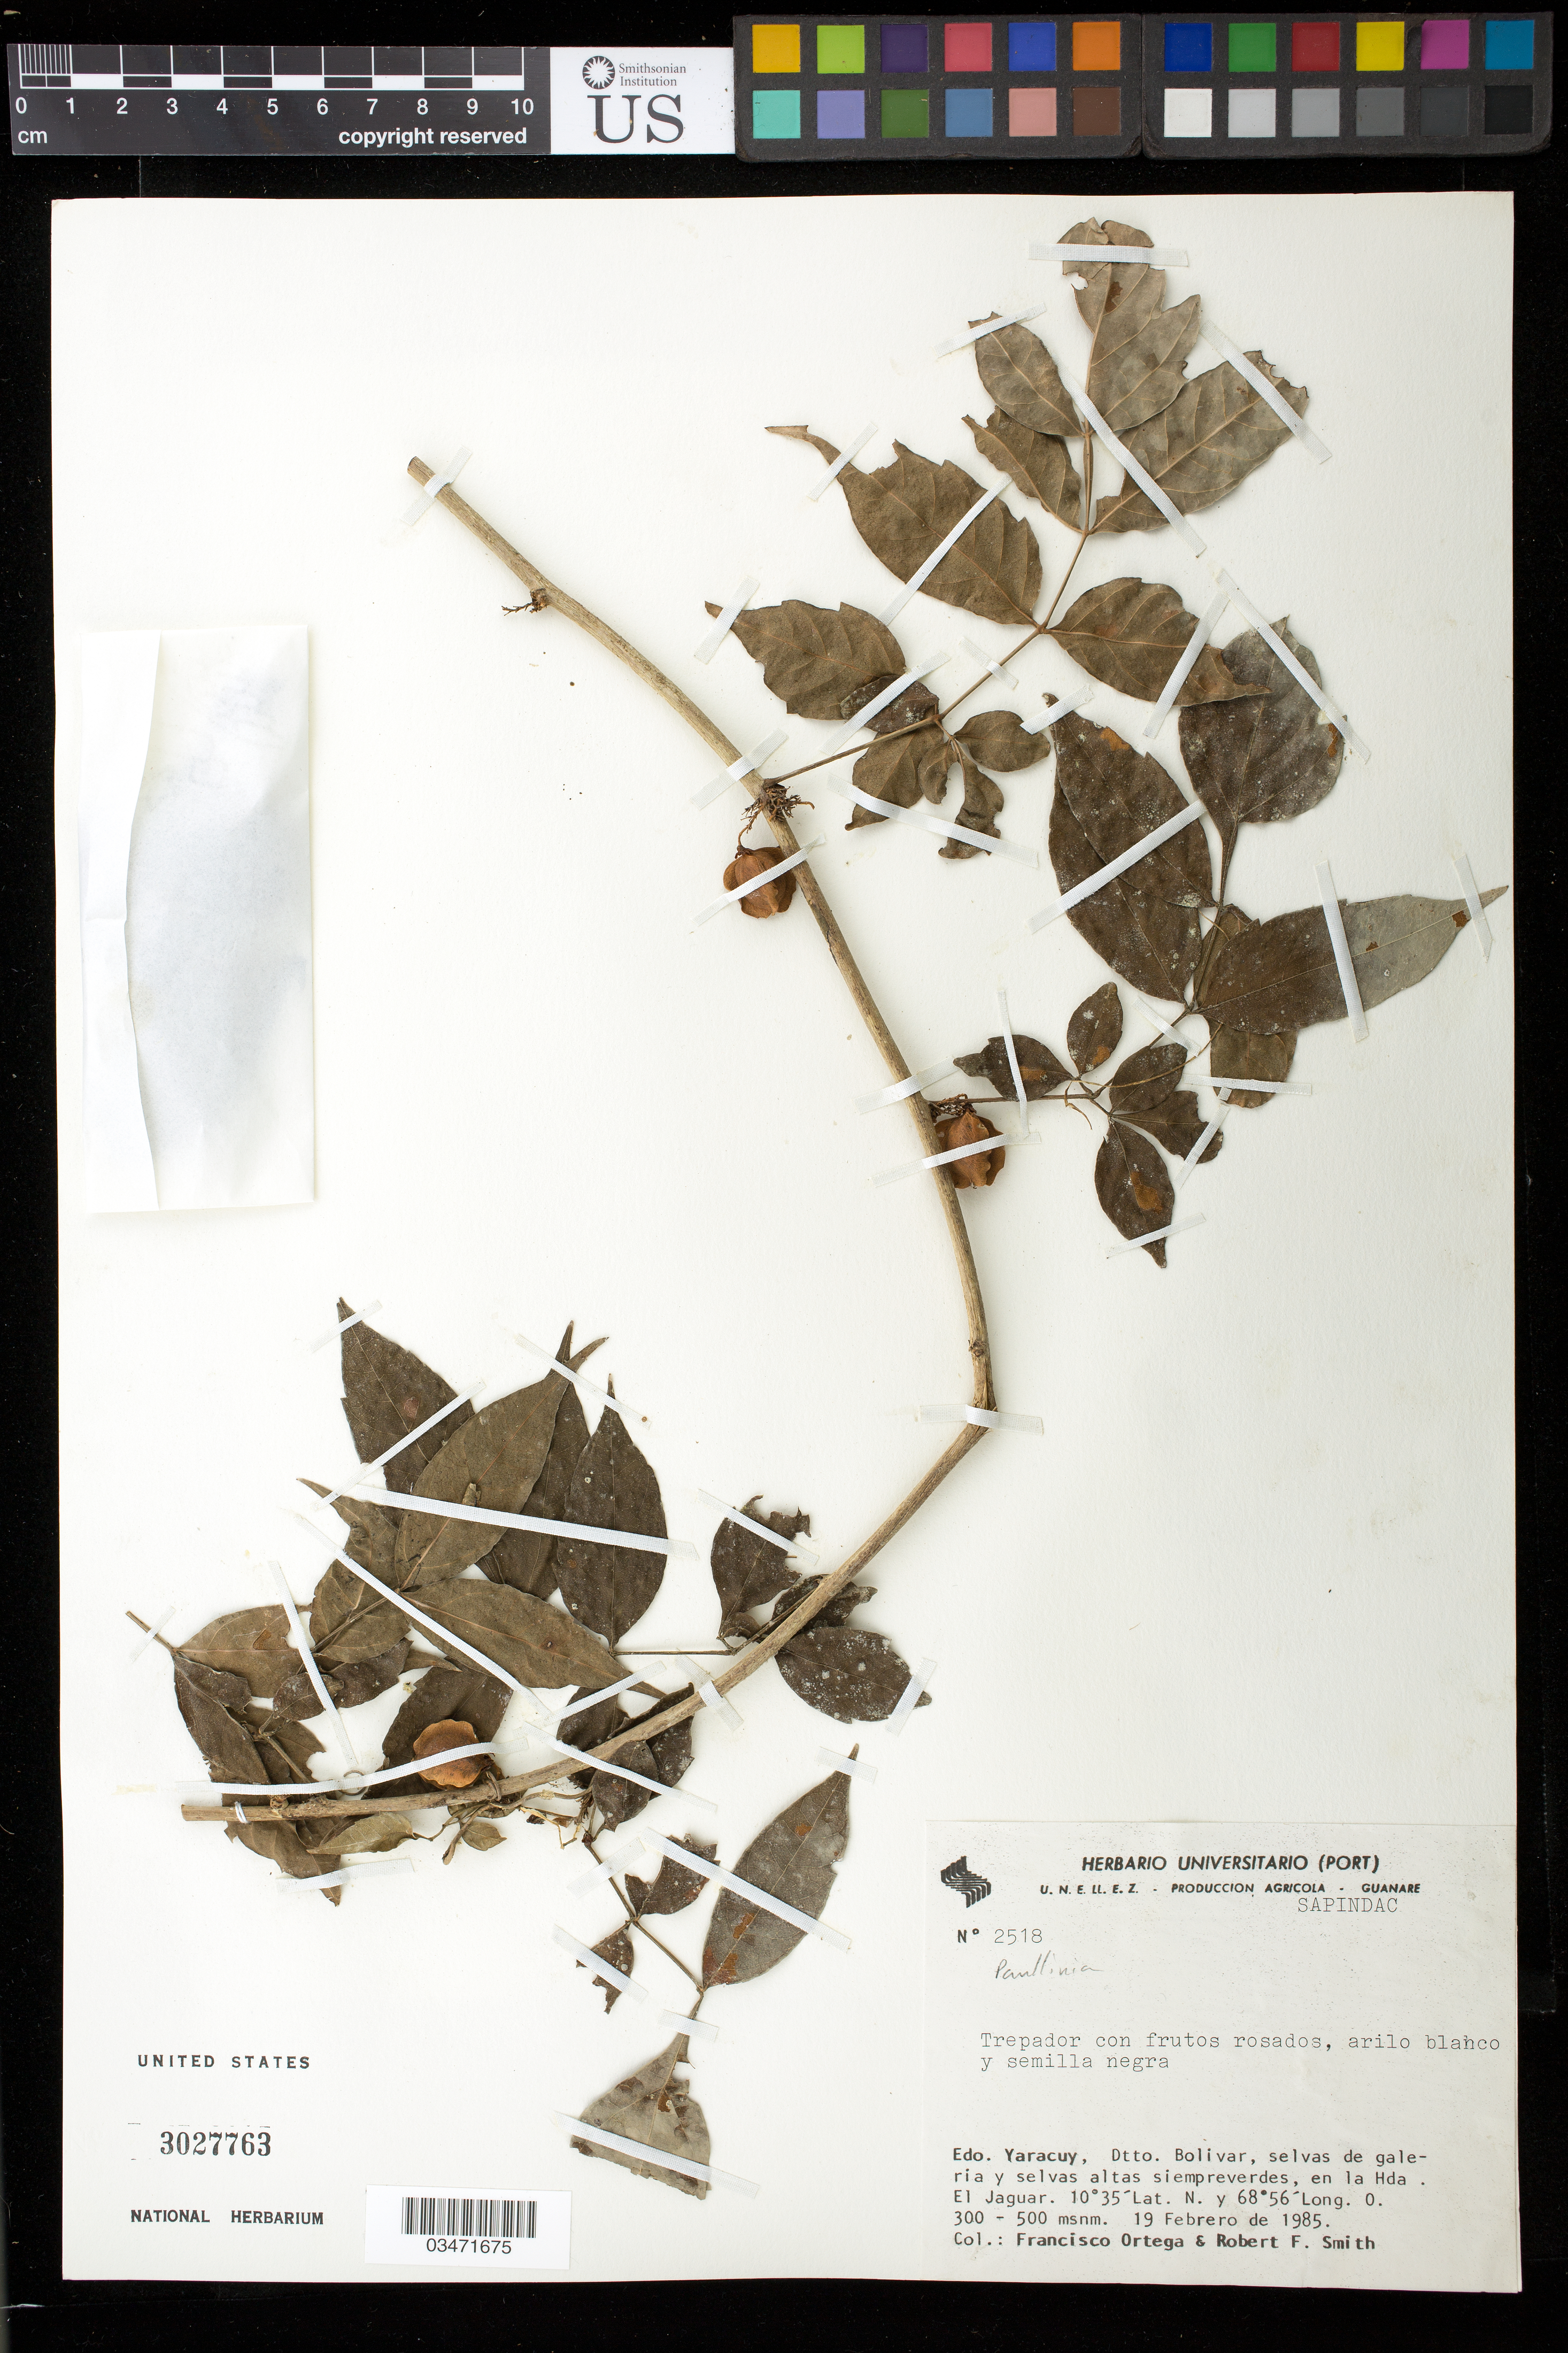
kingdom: Plantae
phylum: Tracheophyta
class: Magnoliopsida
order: Sapindales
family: Sapindaceae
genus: Paullinia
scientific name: Paullinia sp.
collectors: F. J. Ortega & R. F. Smith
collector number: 2518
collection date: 1985-02-19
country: Venezuela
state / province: Yaracuy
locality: Dtto. Bolívar, en la Hda El Jaguar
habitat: Selvas de galería y selvas altas síempreverdes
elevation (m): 300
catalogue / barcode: US 3027763